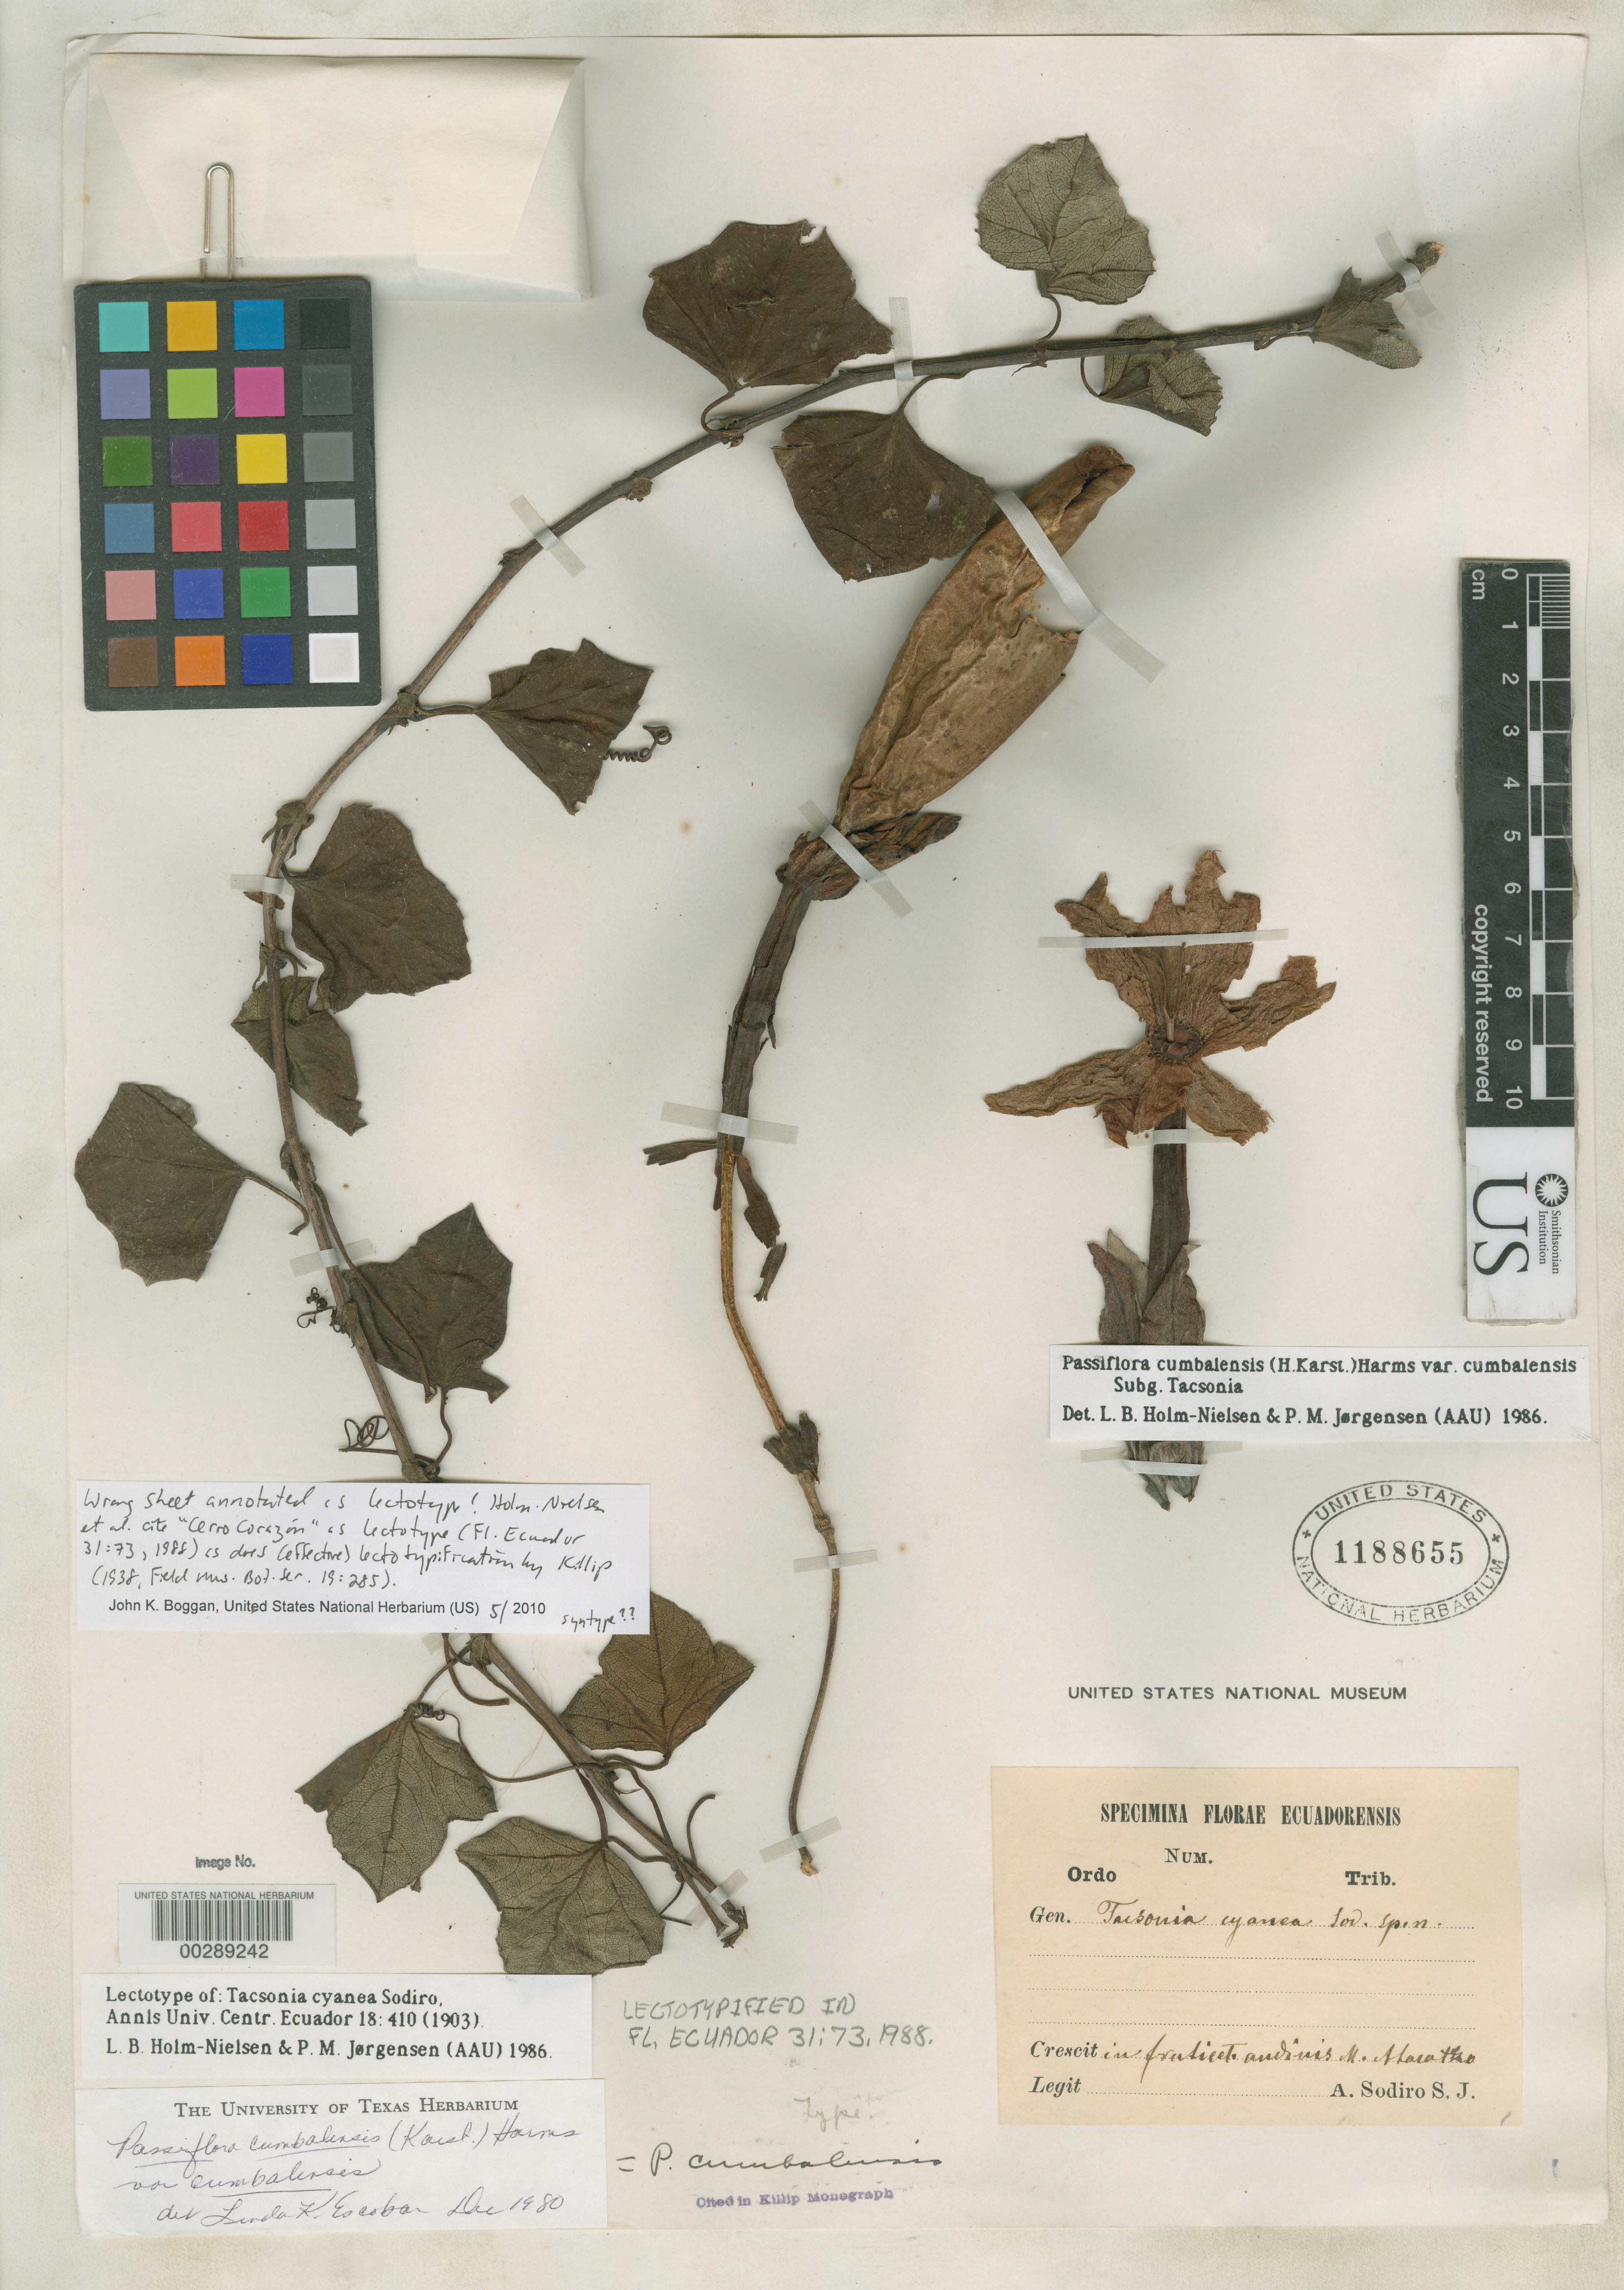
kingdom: Plantae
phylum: Tracheophyta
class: Magnoliopsida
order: Malpighiales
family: Passifloraceae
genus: Tacsonia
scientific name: Tacsonia cyanea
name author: Sodiro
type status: Possible Syntype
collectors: L. Sodiro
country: Ecuador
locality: Crescit in fruticet. Andinis M. Atacatzo.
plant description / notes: This sheet erroneously annotated as lectotype by L.B. Holm-Nielsen & P.M. Jorgensen (1986); "Cerro Corazón" cited by them as lectotype in Fl. Ecuador 31: 73 (1988) in agreement with effective lectotypification by Killip (1938).; "Atacatzo" not cited in protologue of this name (but see Tacsonia cyanea var. insignis).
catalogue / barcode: US 1188655